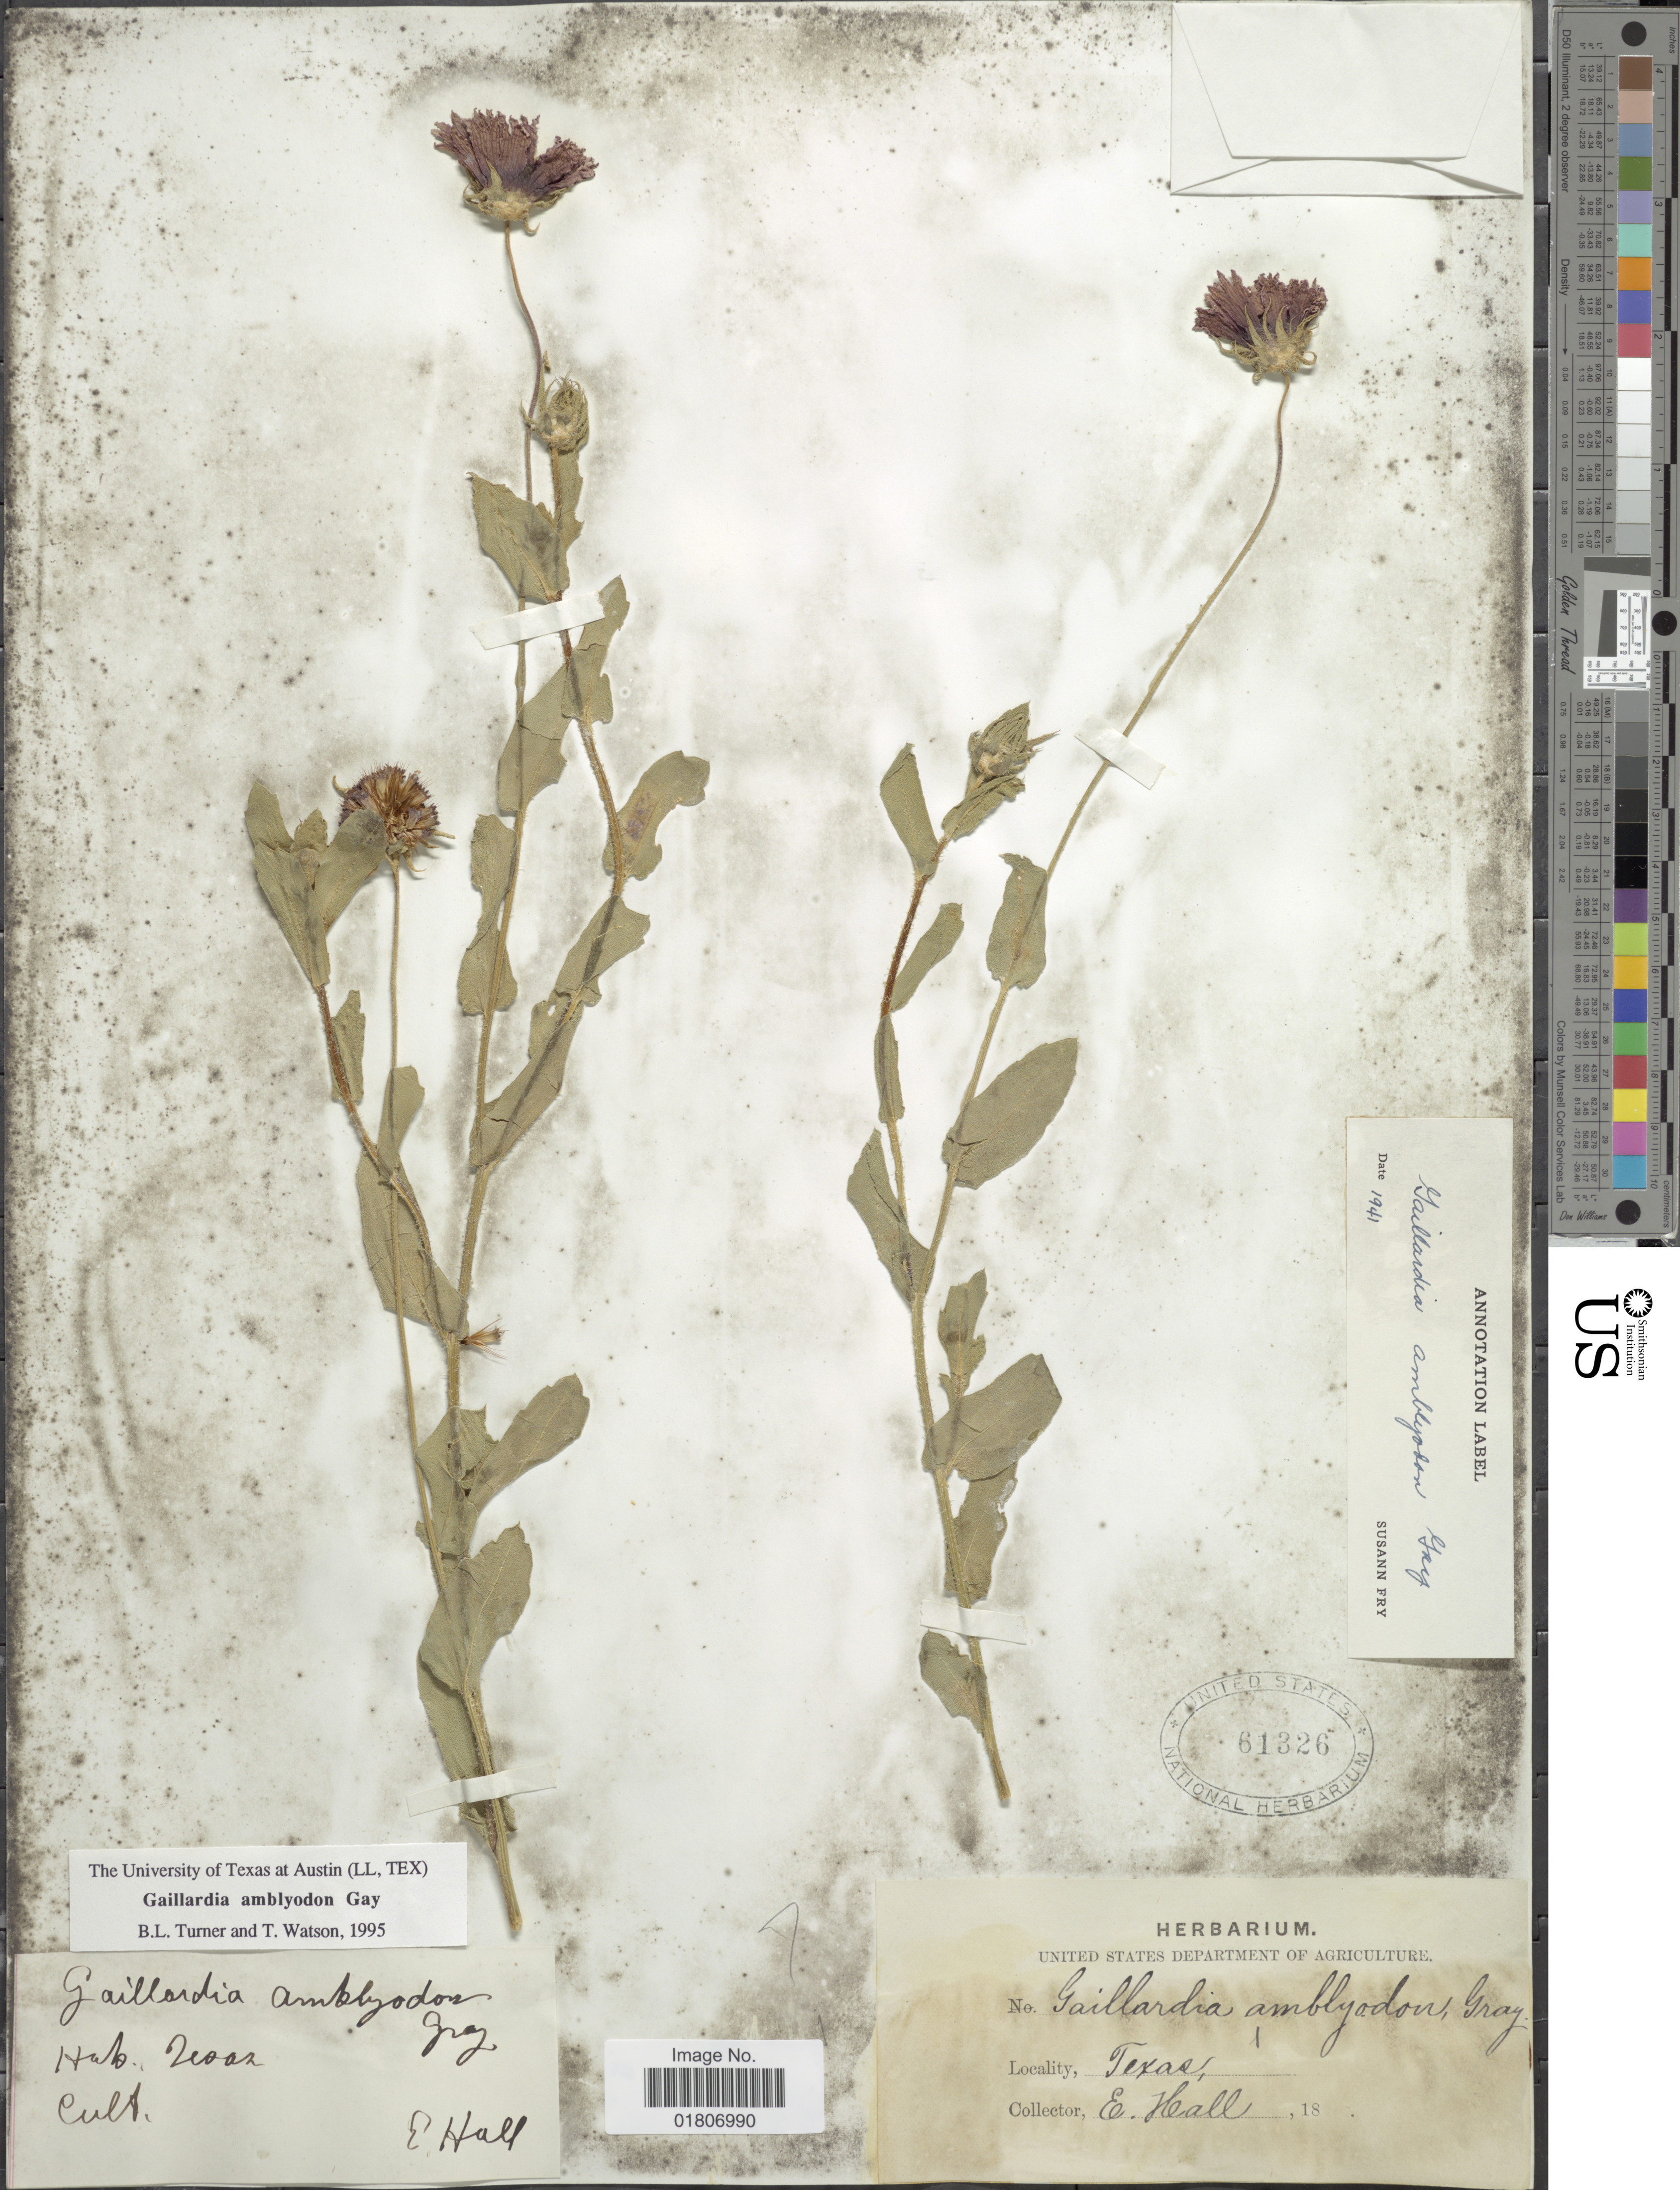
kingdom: Plantae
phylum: Tracheophyta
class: Magnoliopsida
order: Asterales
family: Asteraceae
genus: Gaillardia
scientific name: Gaillardia amblyodon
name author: J. Gay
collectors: E. Hall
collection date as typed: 18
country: United States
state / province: Texas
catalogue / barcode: US 61326